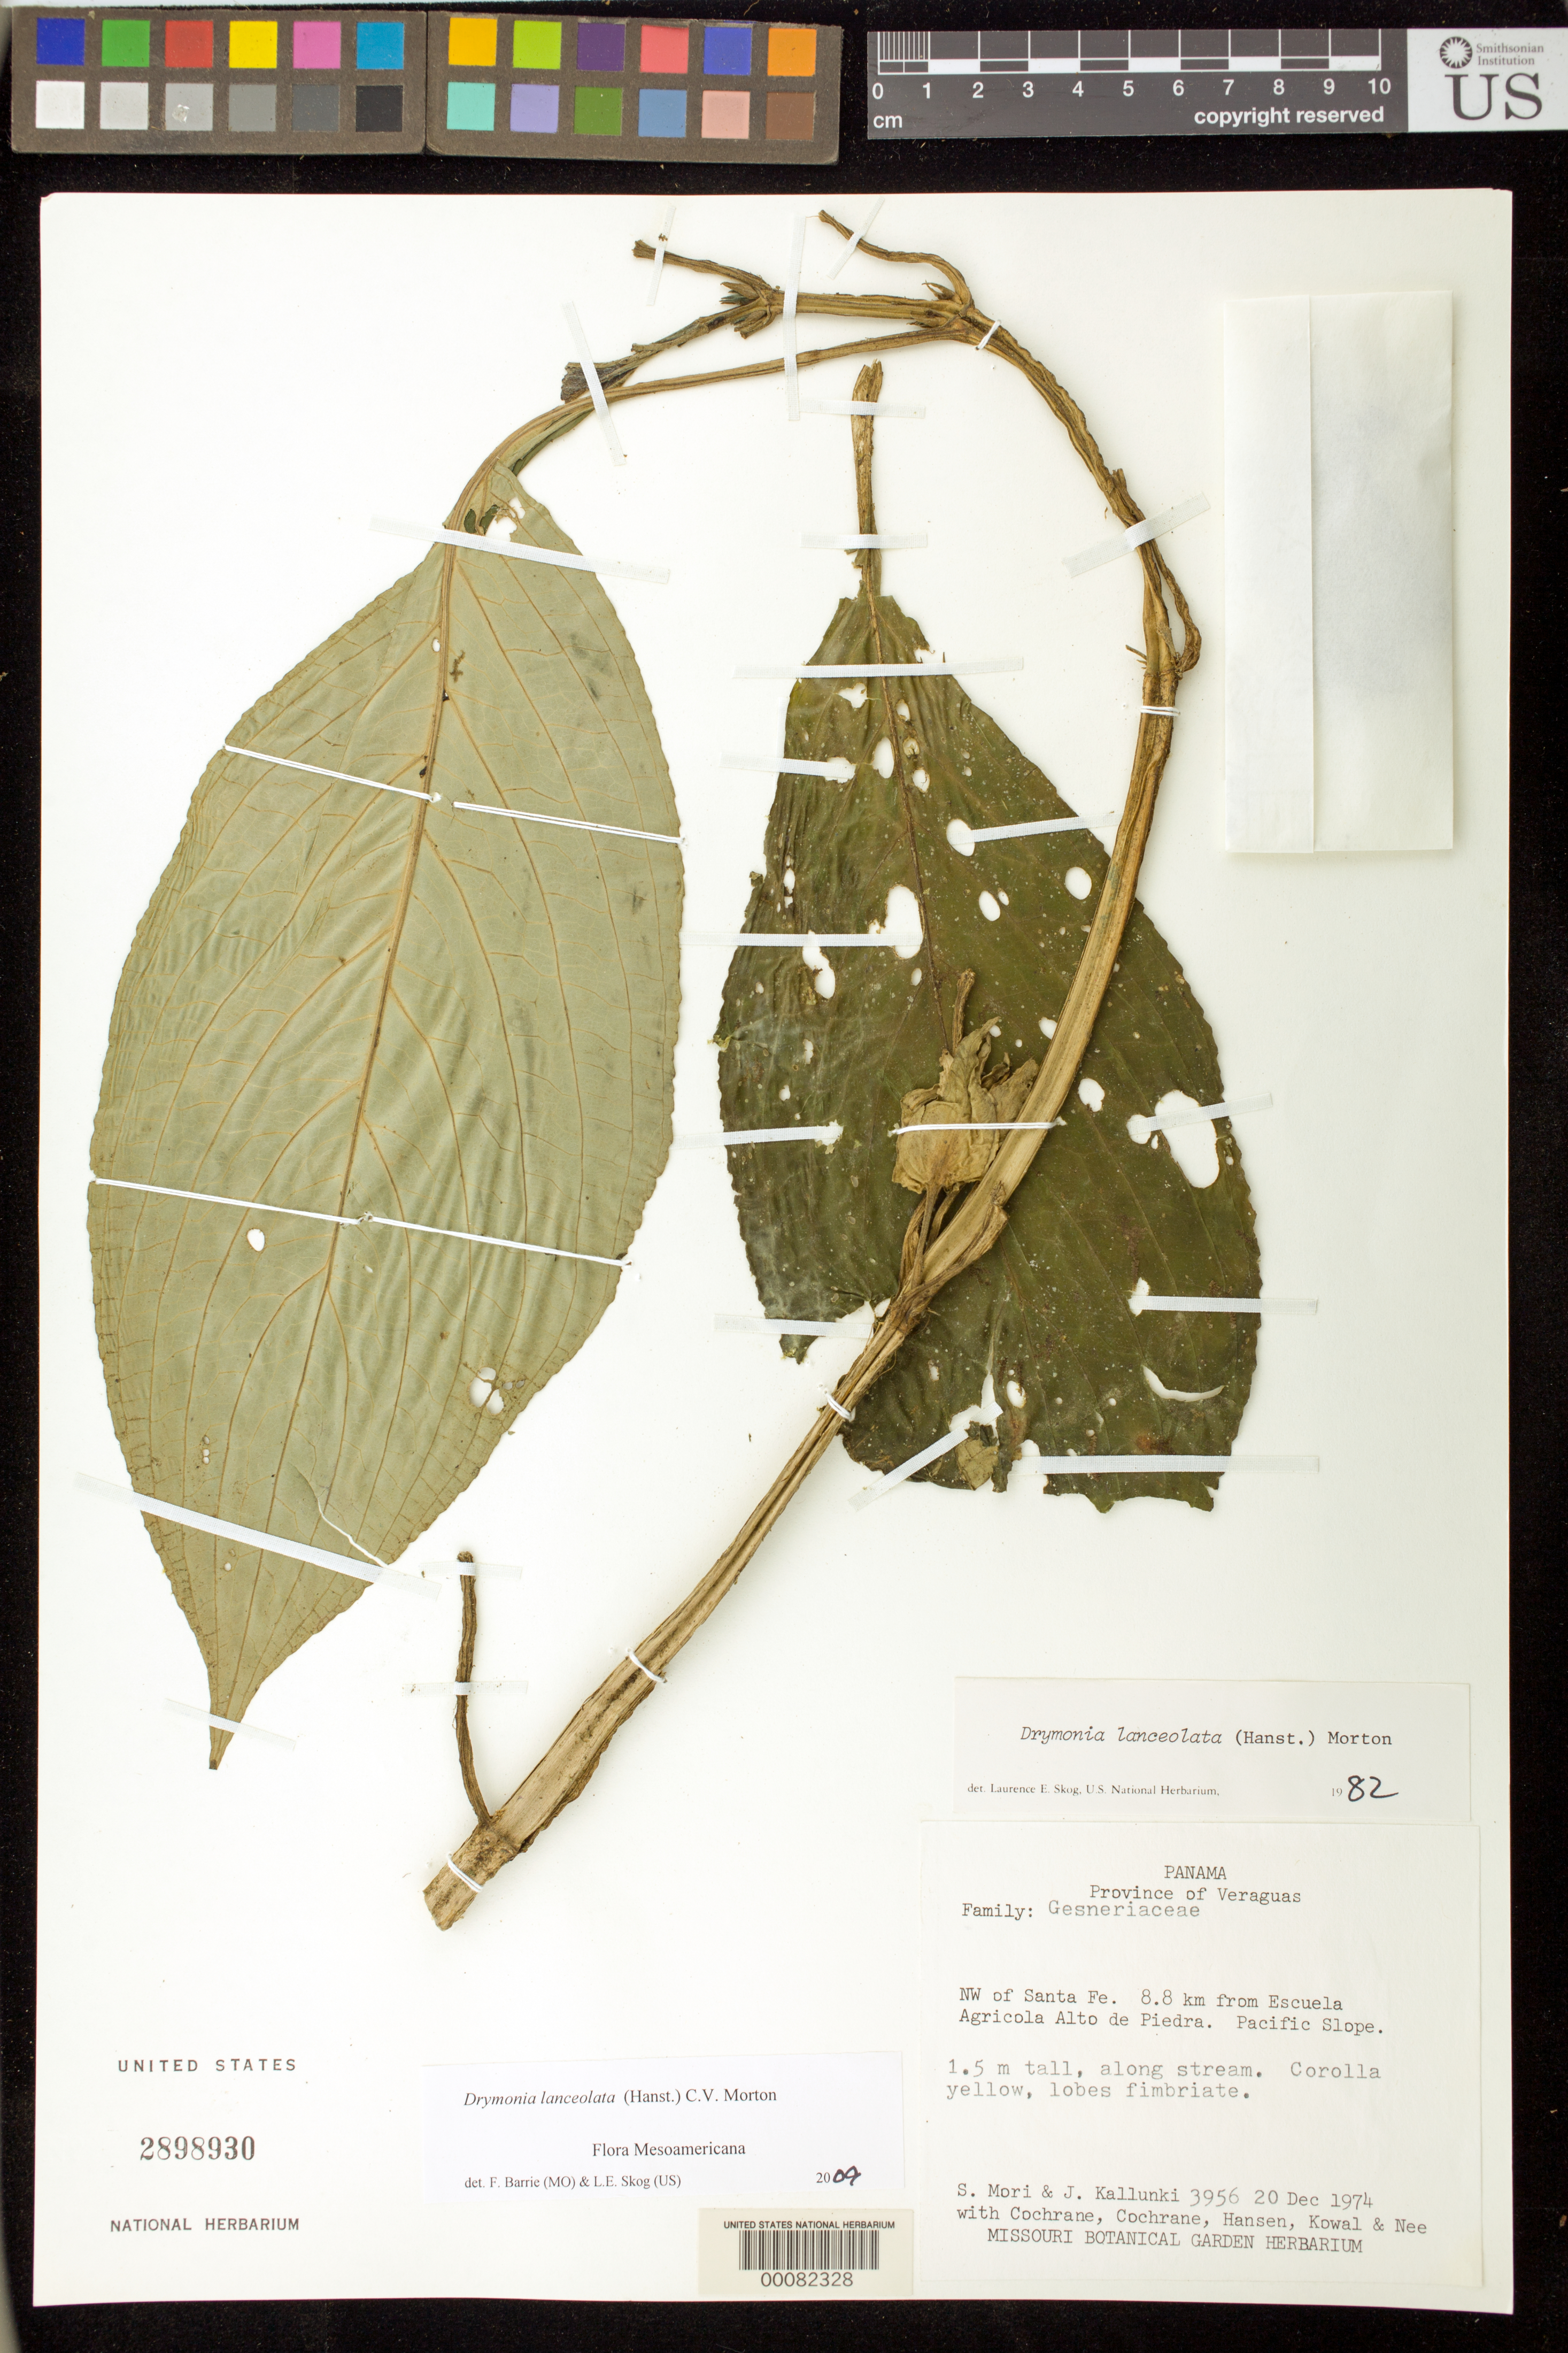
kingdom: Plantae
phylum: Tracheophyta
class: Magnoliopsida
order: Lamiales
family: Gesneriaceae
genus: Drymonia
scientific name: Drymonia lanceolata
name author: (Hanst.) C.V. Morton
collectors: S. Mori & J. Kallunki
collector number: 3956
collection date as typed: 20 Dec 1974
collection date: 1974-12-20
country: Panama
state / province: Veraguas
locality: NW of Santa Fe, 8.8 km from Escuela Agricola Alto de Piedra, Pacific slope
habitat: along stream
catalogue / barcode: US 2898930